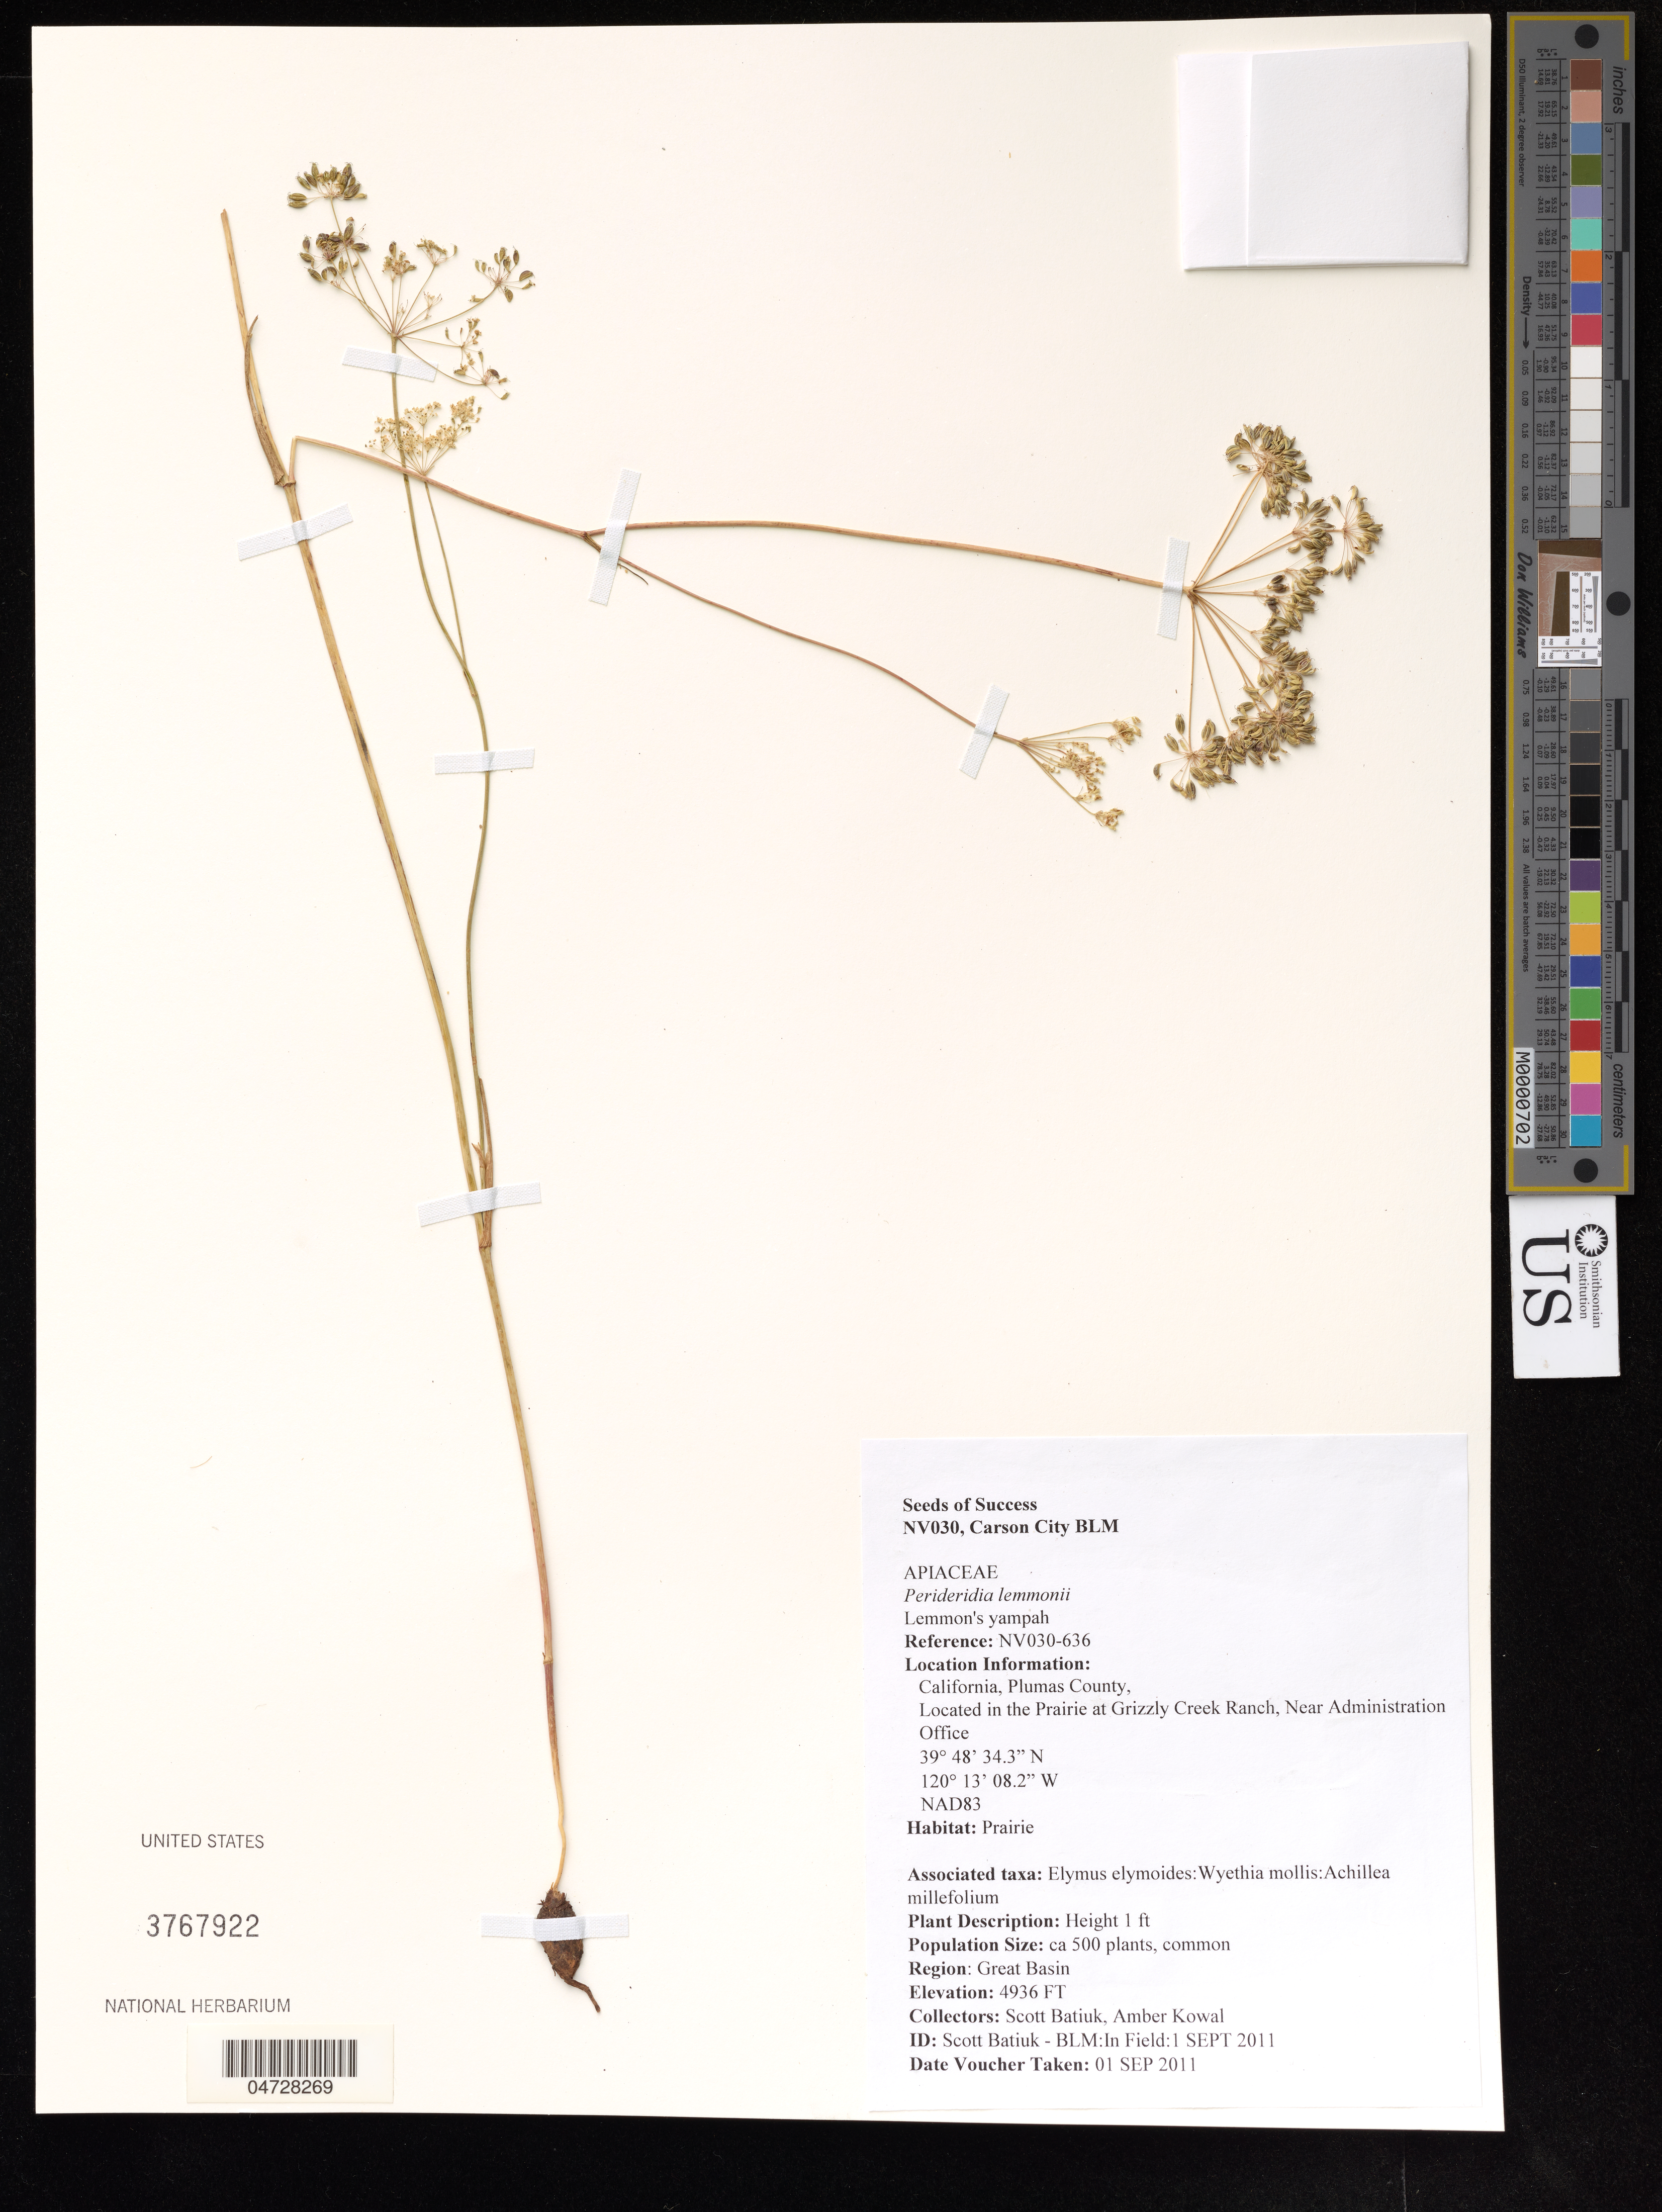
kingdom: Plantae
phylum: Tracheophyta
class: Magnoliopsida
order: Apiales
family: Apiaceae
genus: Perideridia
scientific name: Perideridia lemmonii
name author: (J.M. Coult. & Rose) T.I. Chuang & Constance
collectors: S. Batiuk & A. Kowal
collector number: NV030-636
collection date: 2011-09-01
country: United States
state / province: California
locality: Plumas County, Located in the Prairie at Grizzly Creek Ranch, Near Administration Office.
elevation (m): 1504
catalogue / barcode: US 3767922